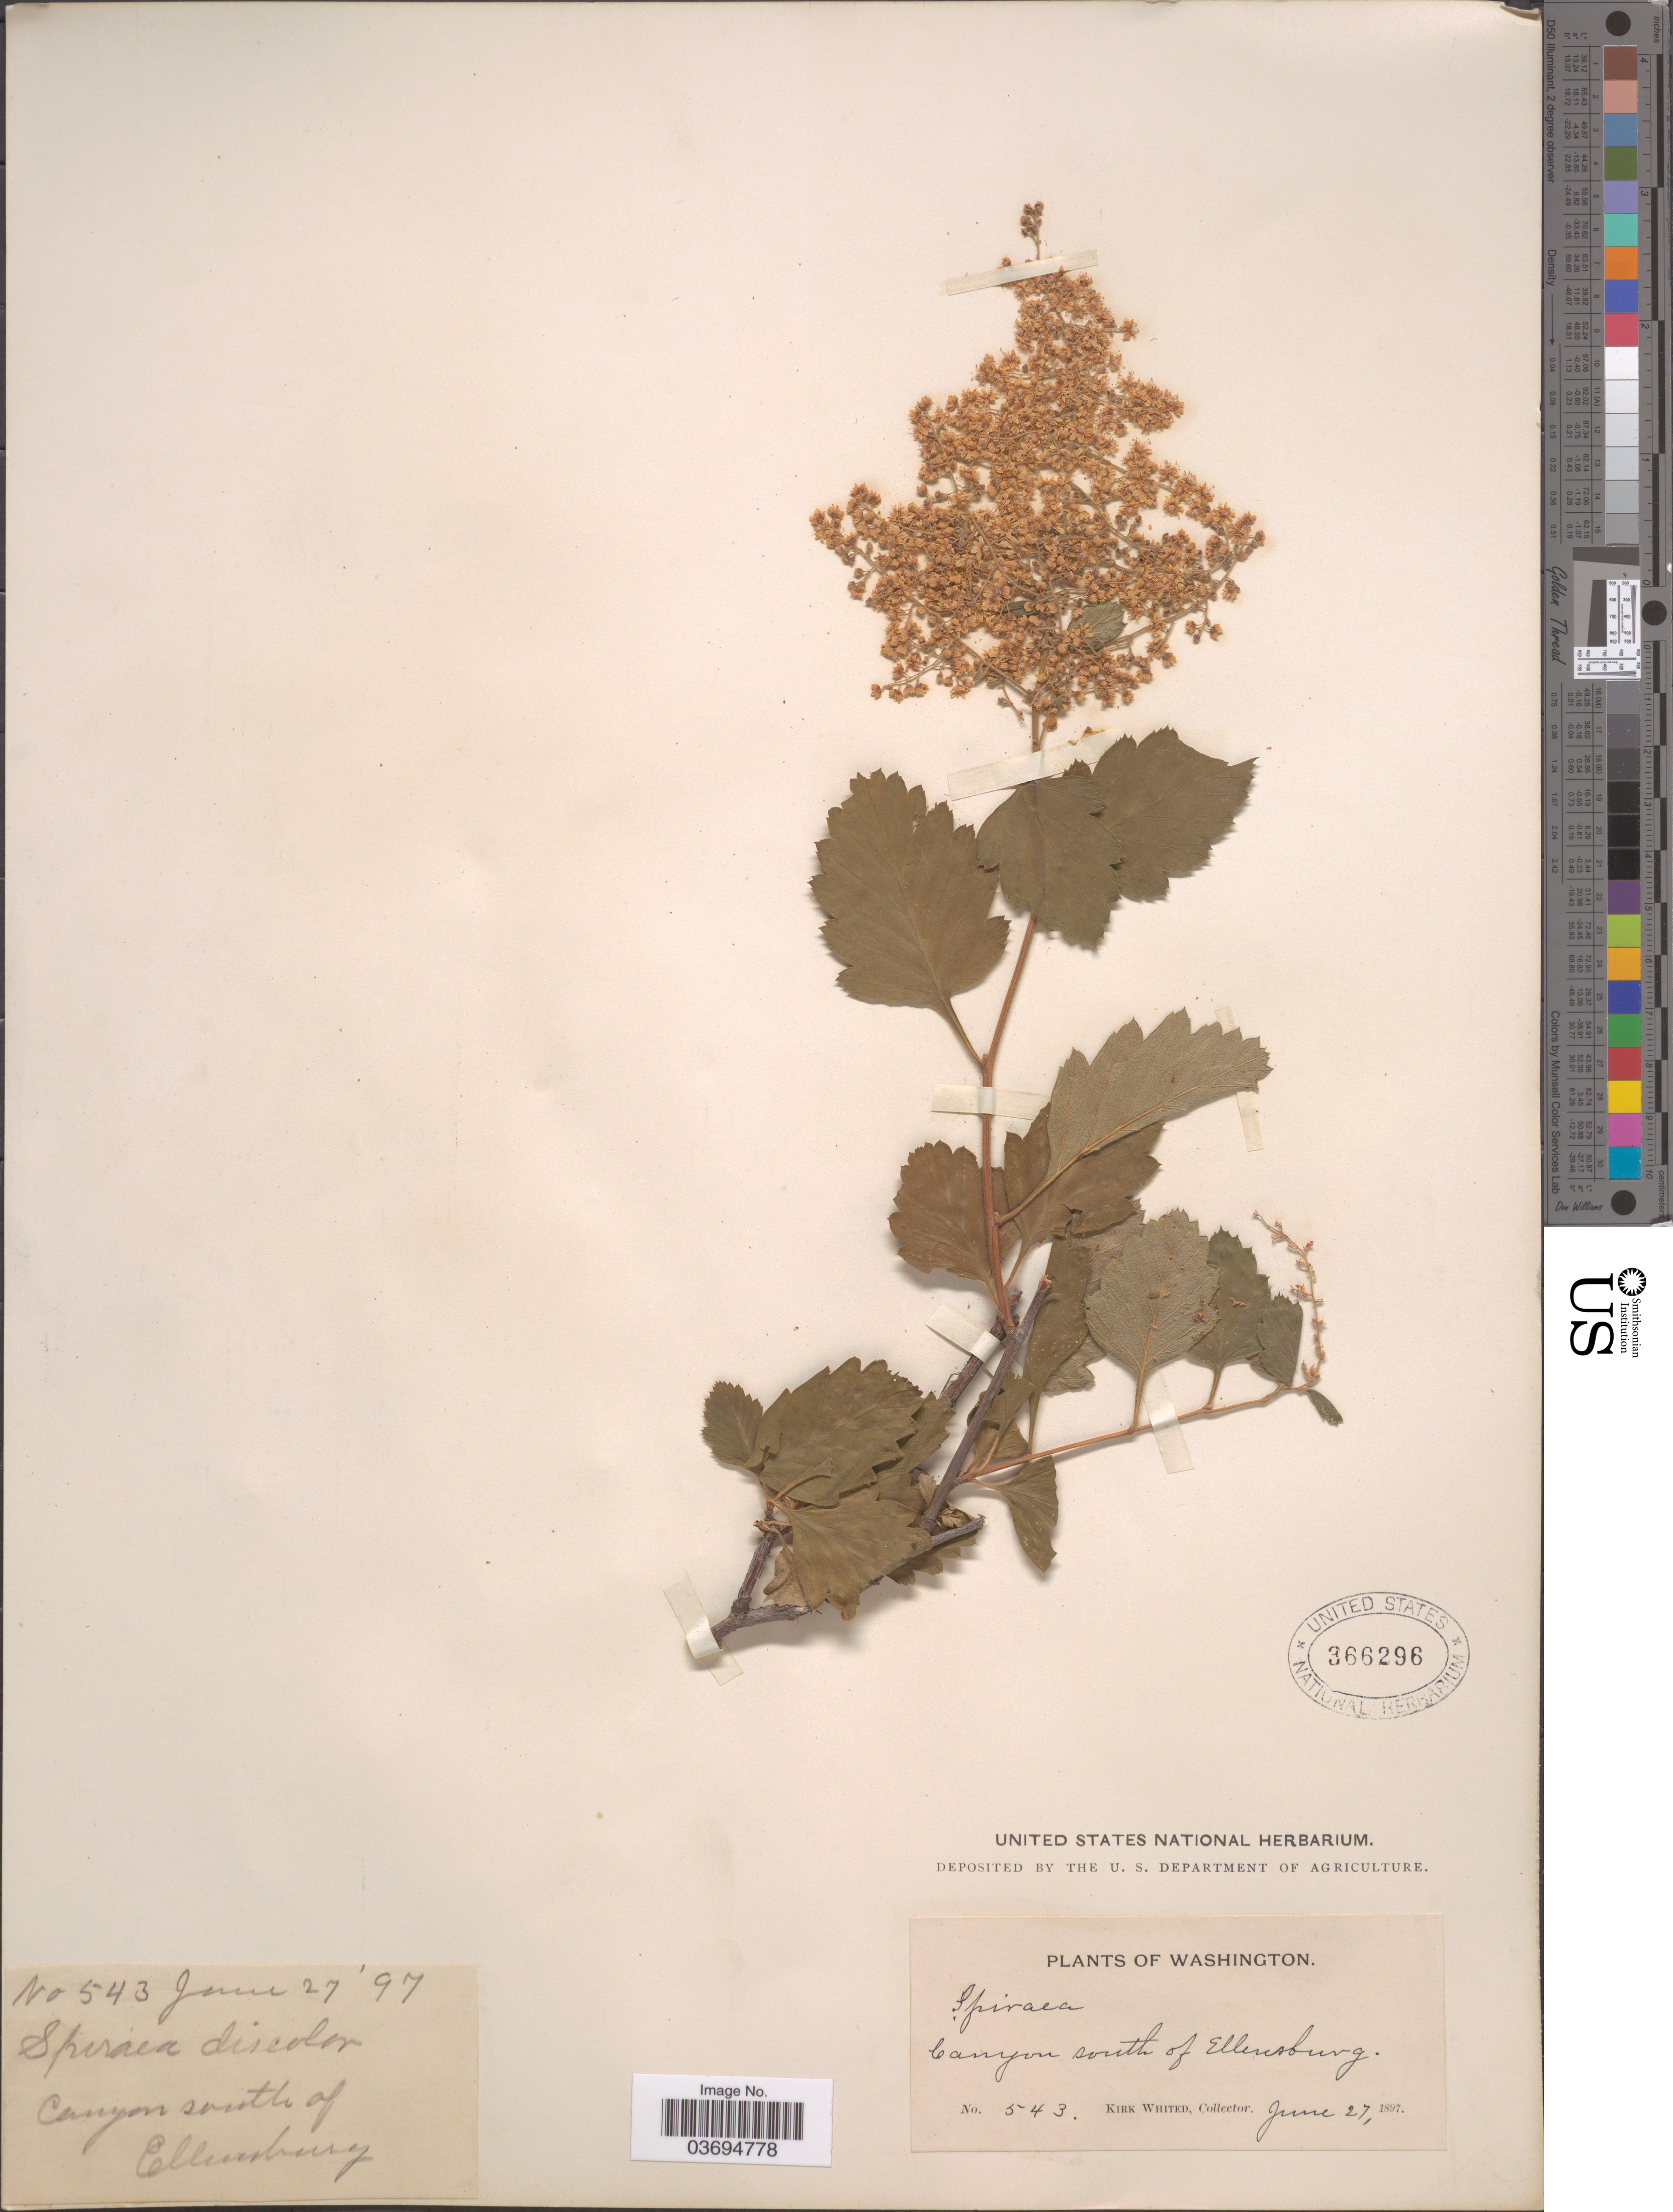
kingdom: Plantae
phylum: Tracheophyta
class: Magnoliopsida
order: Rosales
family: Rosaceae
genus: Holodiscus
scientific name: Holodiscus discolor var. discolor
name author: (Pursh) Maxim.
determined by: Strong, Mark T., (BOT), Smithsonian Institution - National Museum of Natural History (UNITED STATES)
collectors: K. Whited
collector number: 543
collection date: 1897-06-27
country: United States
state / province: Washington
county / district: Kittitas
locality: Canyon South of Ellensburg.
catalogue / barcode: US 366296